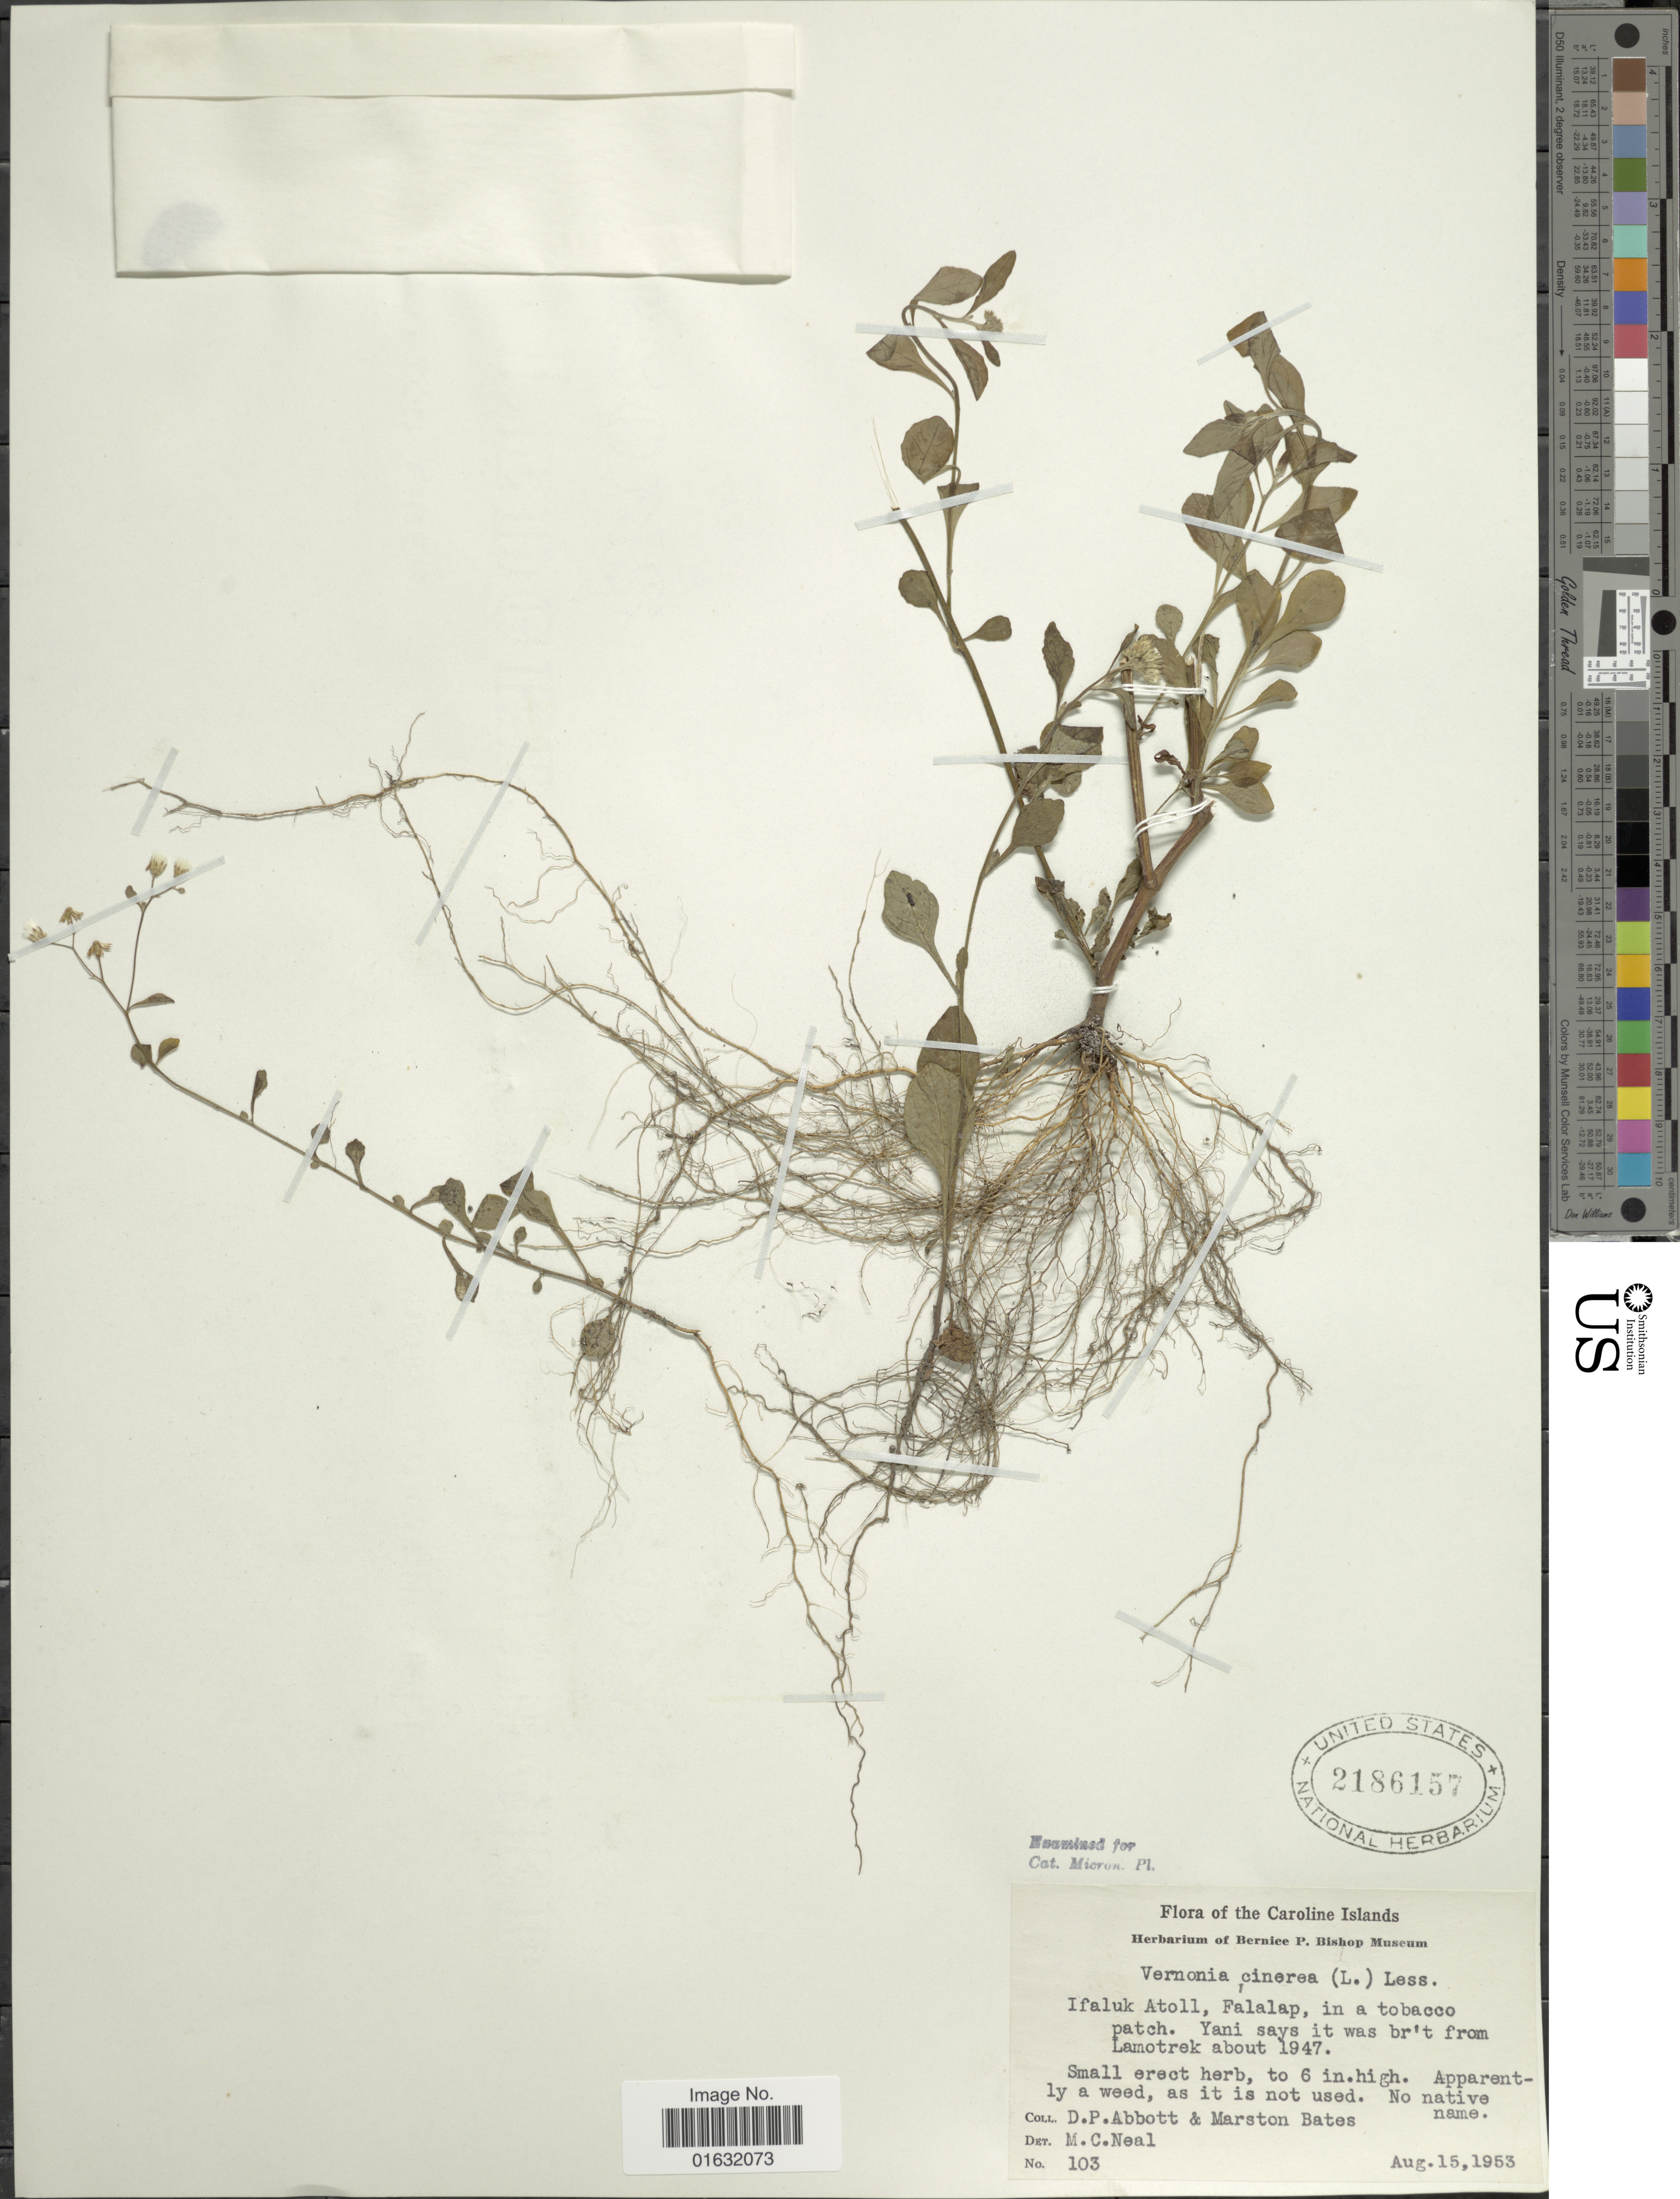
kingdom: Plantae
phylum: Tracheophyta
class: Magnoliopsida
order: Asterales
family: Asteraceae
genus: Cyanthillium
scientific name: Cyanthillium cinereum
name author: (L.) H. Rob.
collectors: D. P. Abbott & M. Bates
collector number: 103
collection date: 1953-08-15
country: Micronesia, Federated States of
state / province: Yap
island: Ifalik [Ifaluk] Atoll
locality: The Caroline Islands, Ifaluk Atoll, Falalap, in a tobacco patch. Yani says it was br't from Lamotrek about 1947.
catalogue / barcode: US 2186157